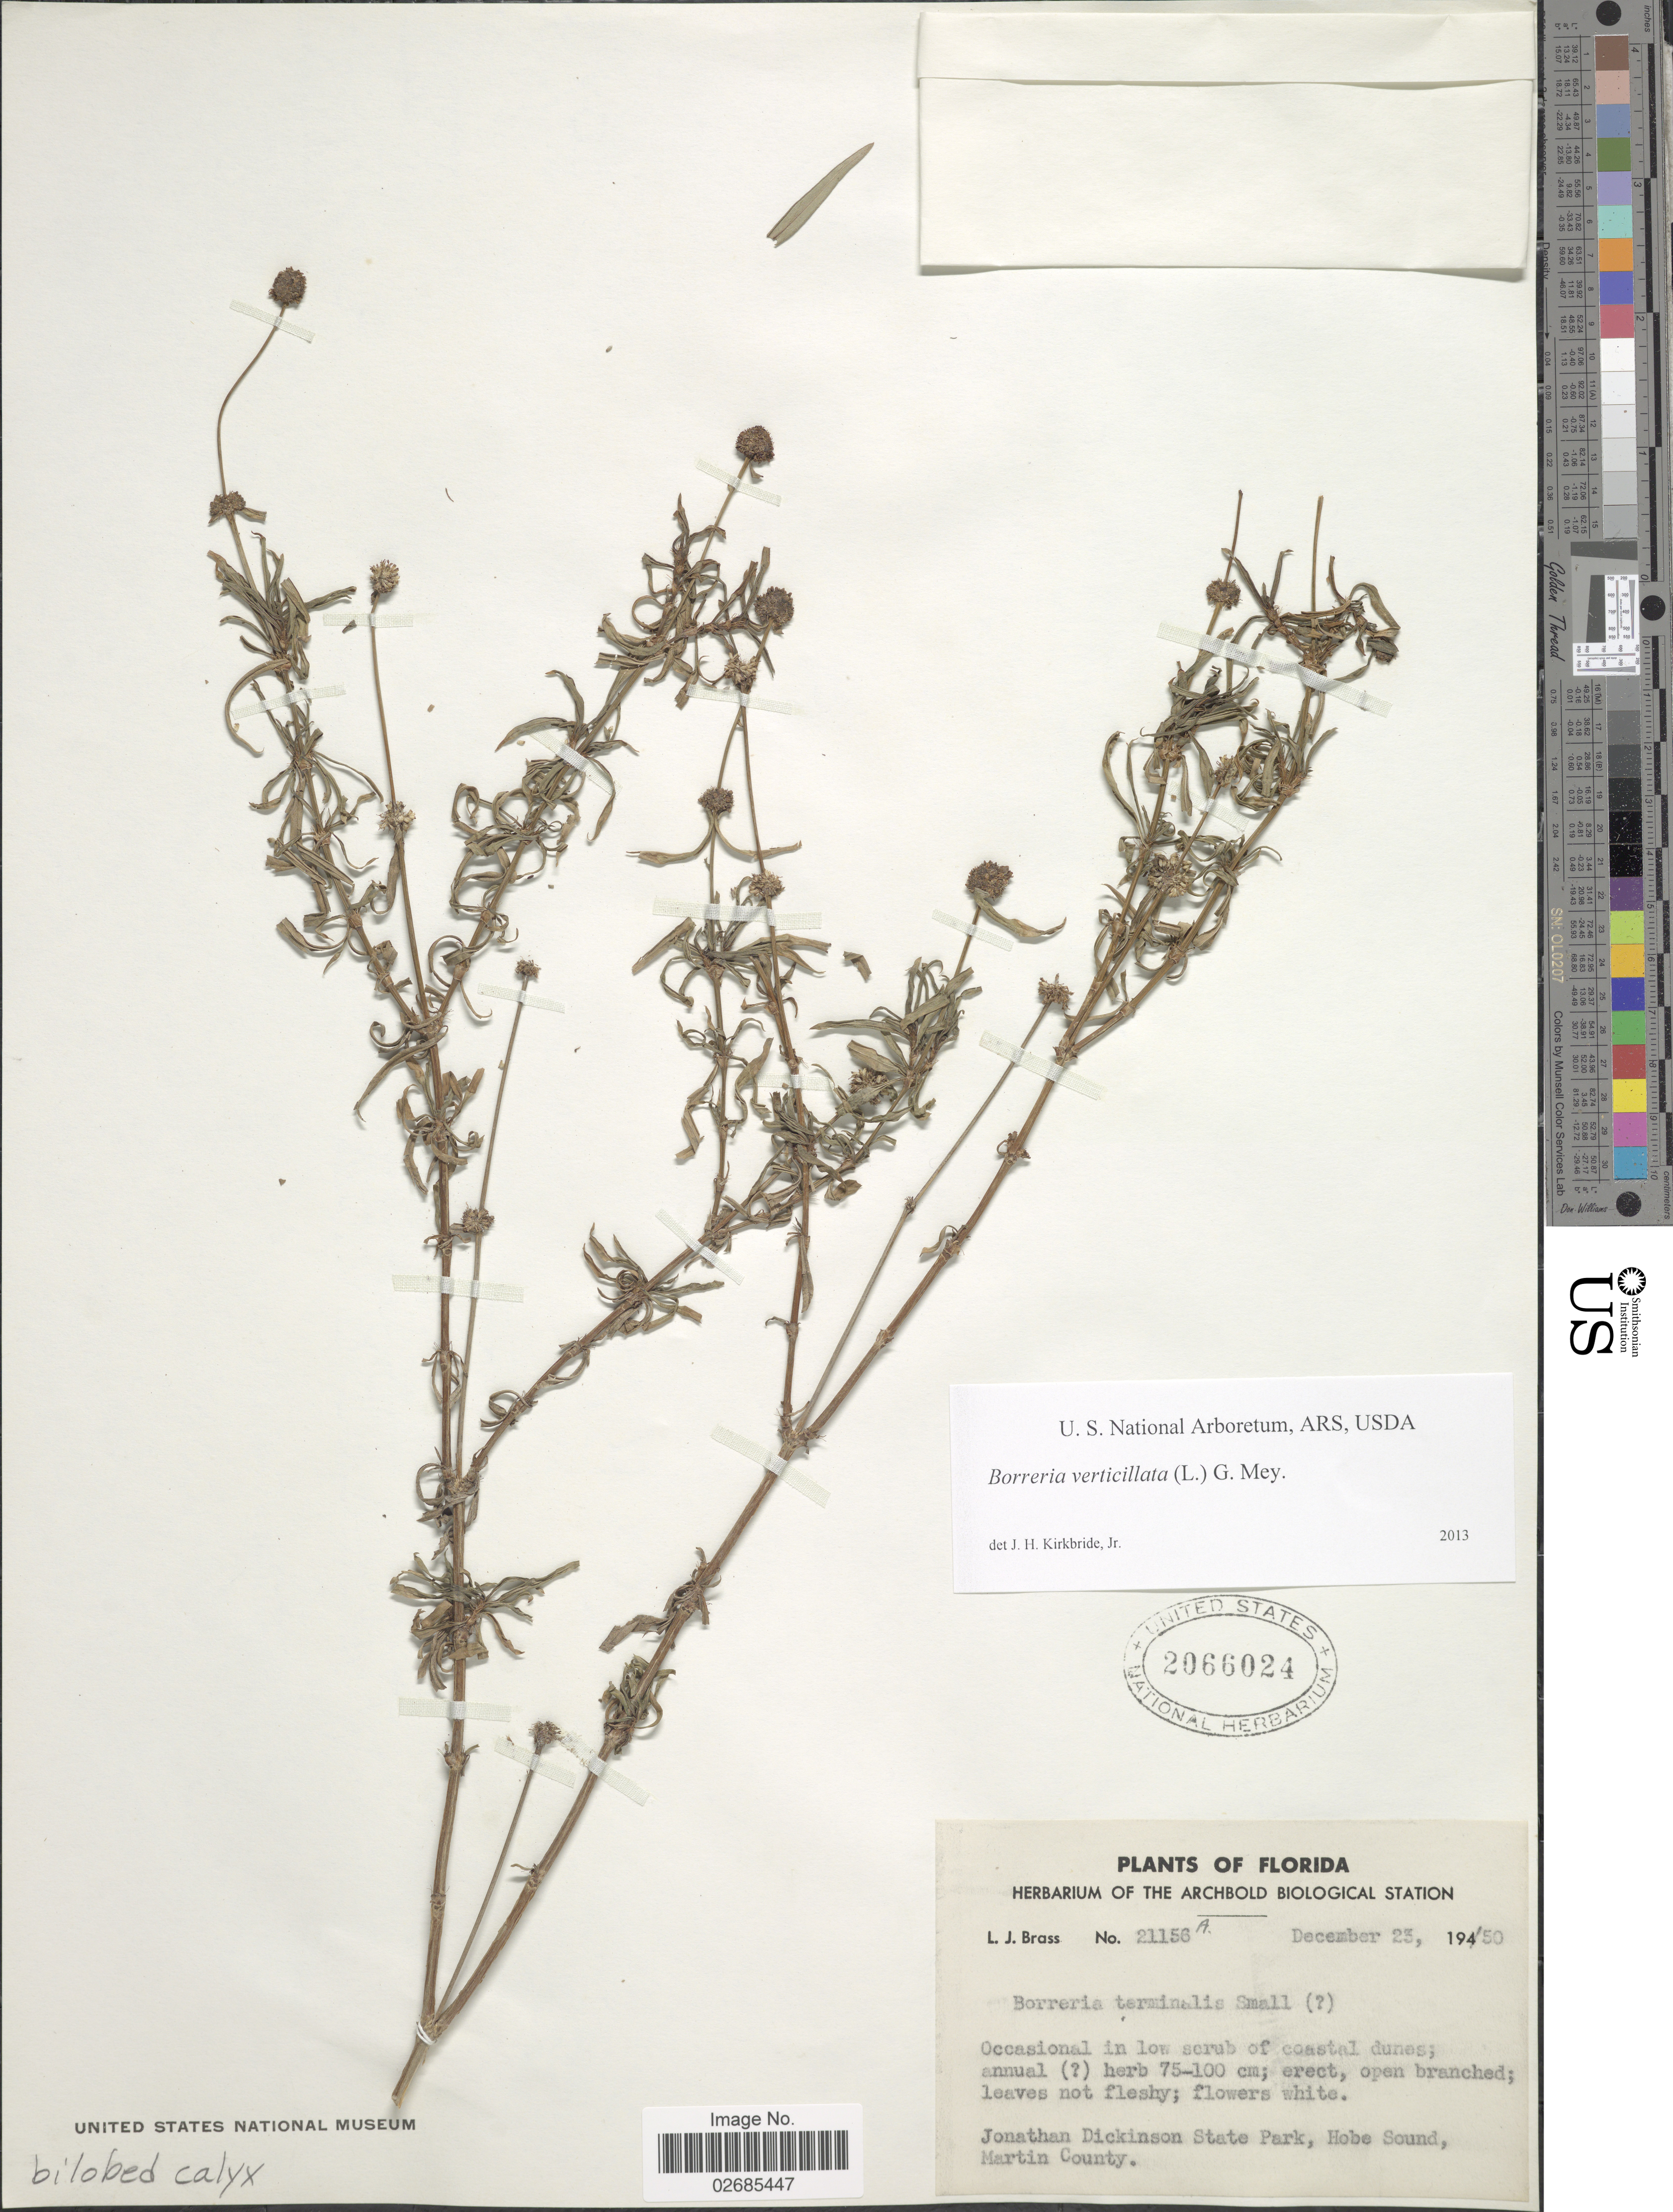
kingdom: Plantae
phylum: Tracheophyta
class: Magnoliopsida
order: Gentianales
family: Rubiaceae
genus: Borreria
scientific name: Borreria verticillata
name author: (L.) G. Mey.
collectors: L. J. Brass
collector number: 21156A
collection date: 1950-12-23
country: United States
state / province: Florida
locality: Jonathan Dickinson State park, Hobe Sound, Martin County.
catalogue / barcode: US 2066024